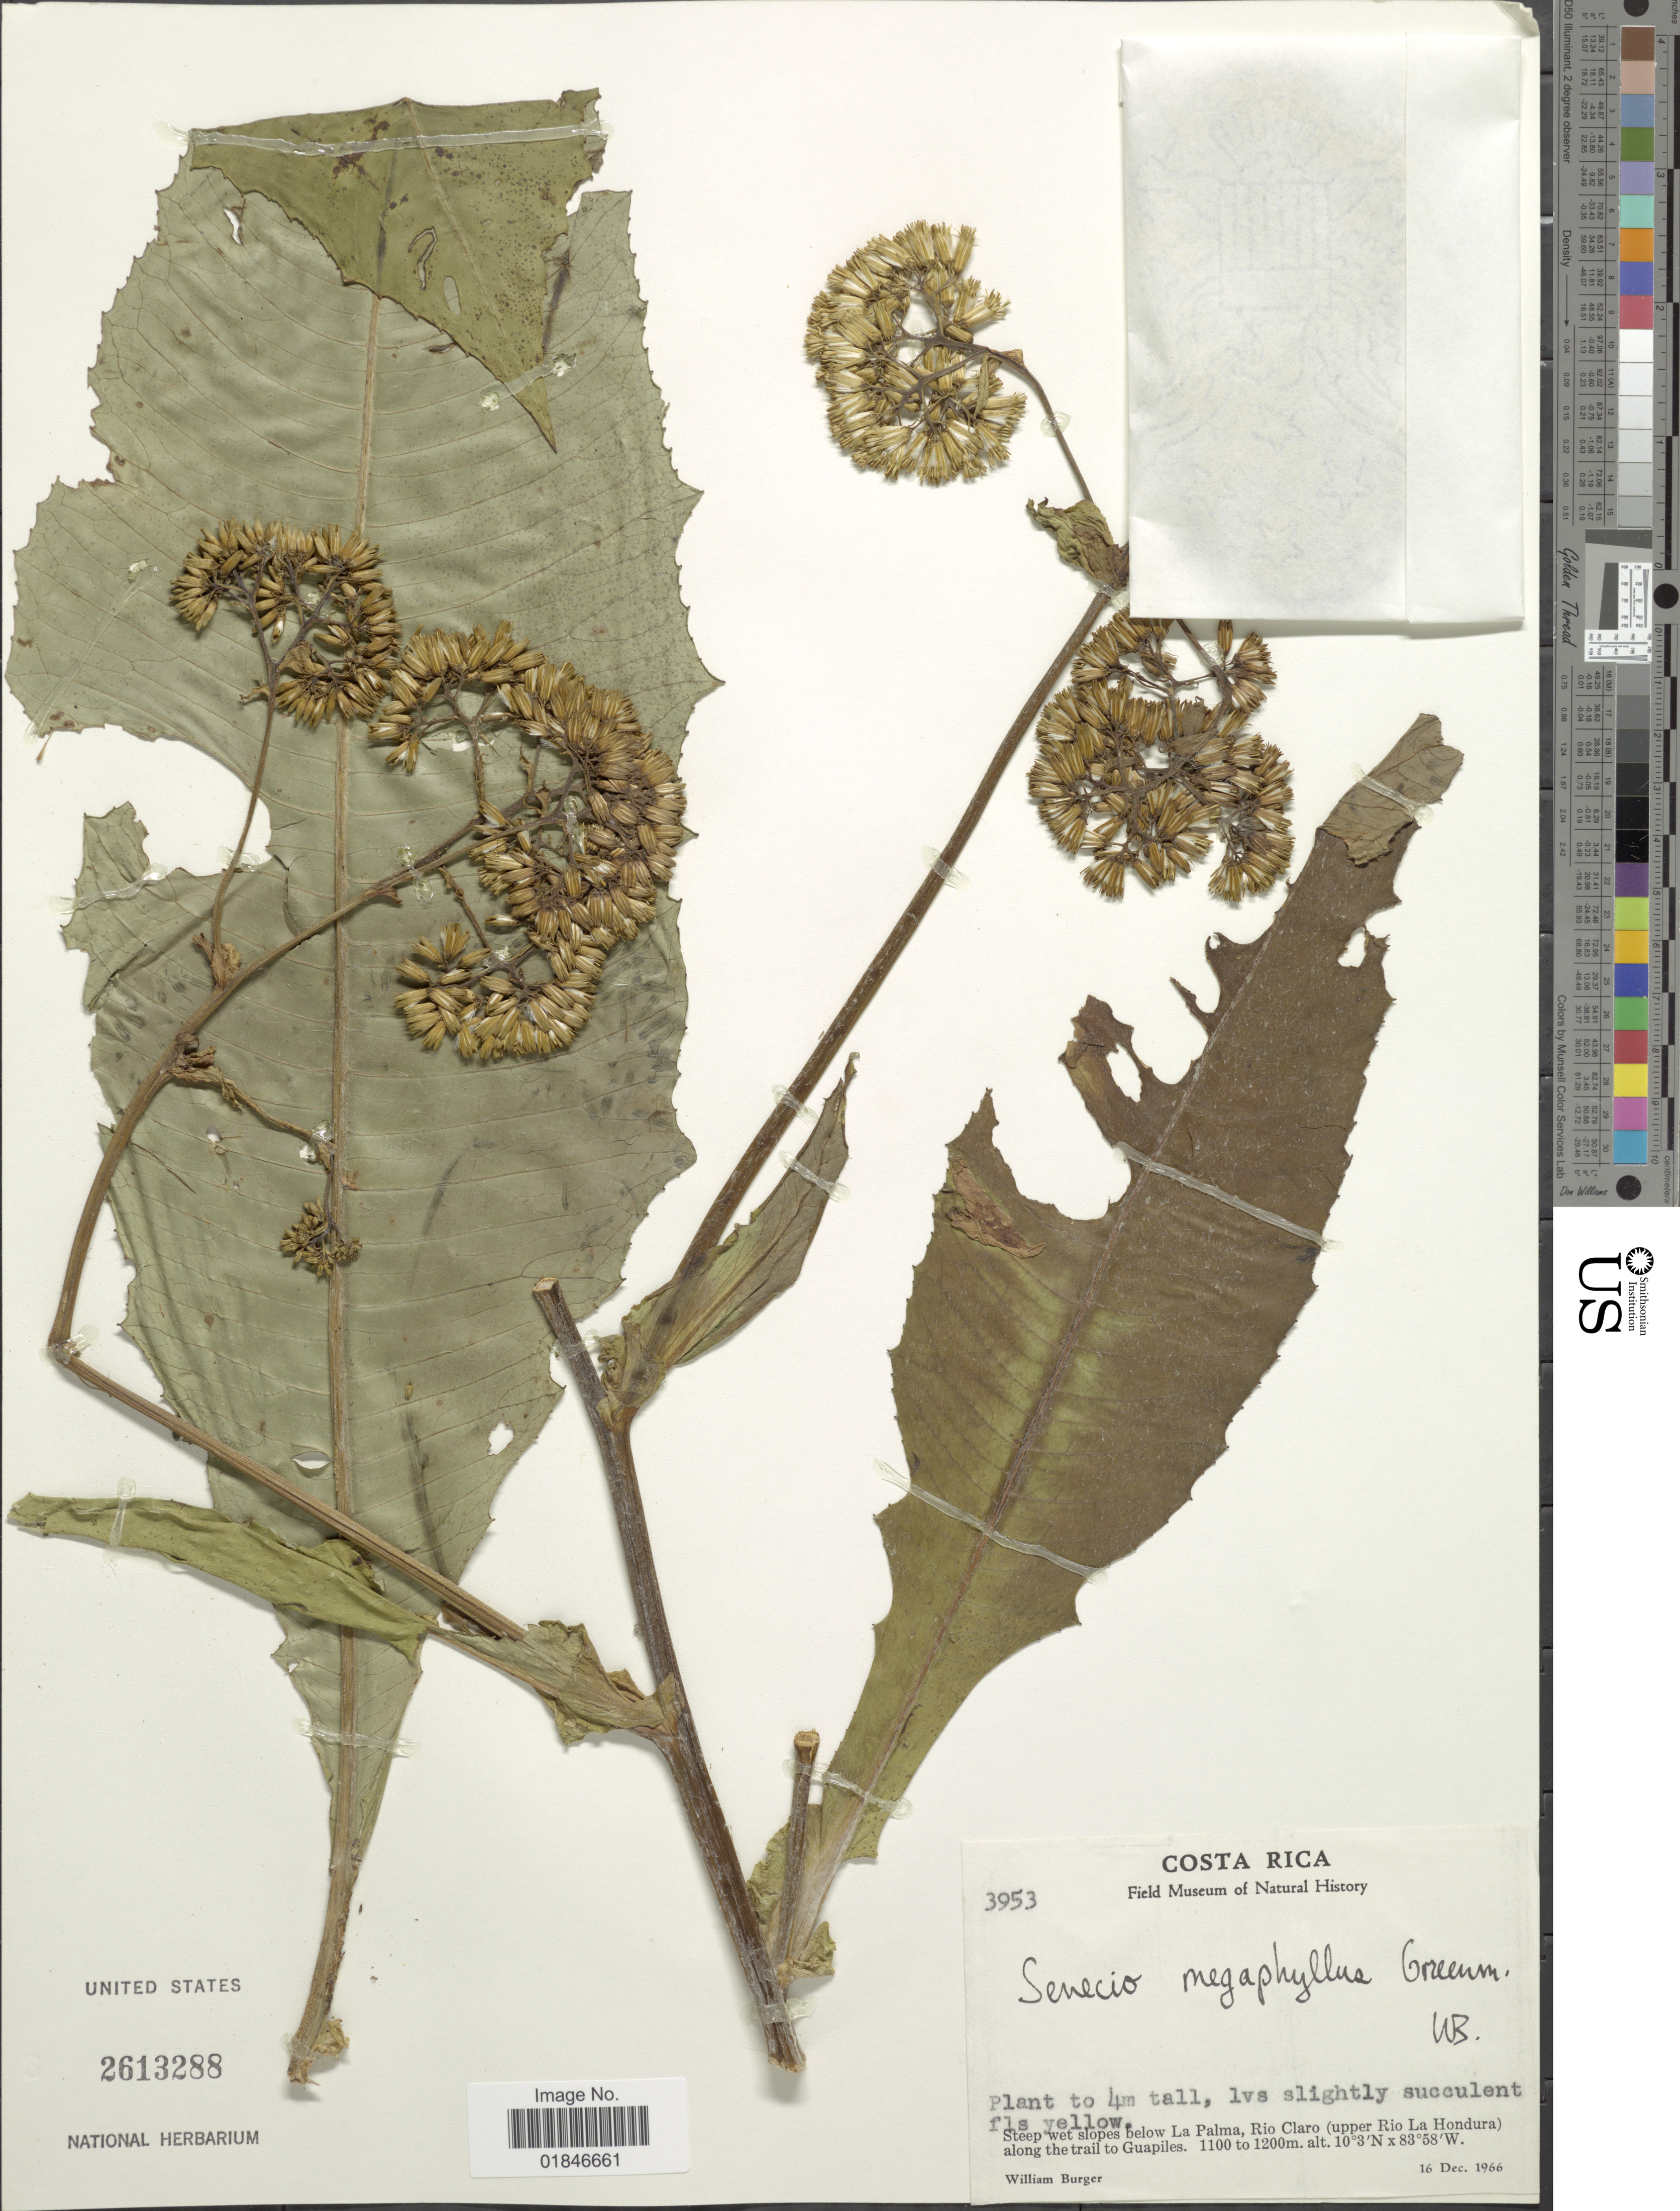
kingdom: Plantae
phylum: Tracheophyta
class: Magnoliopsida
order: Asterales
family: Asteraceae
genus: Jessea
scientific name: Jessea megaphylla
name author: (Greenm.) H. Rob. & Cuatrec.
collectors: W. Burger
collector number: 3953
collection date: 1966-12-16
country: Costa Rica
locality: Steep wet slopes below La Palma, Rio Claro (upper Rio La Hondura) along the trail to Guapiles.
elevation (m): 1100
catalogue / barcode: US 2613288